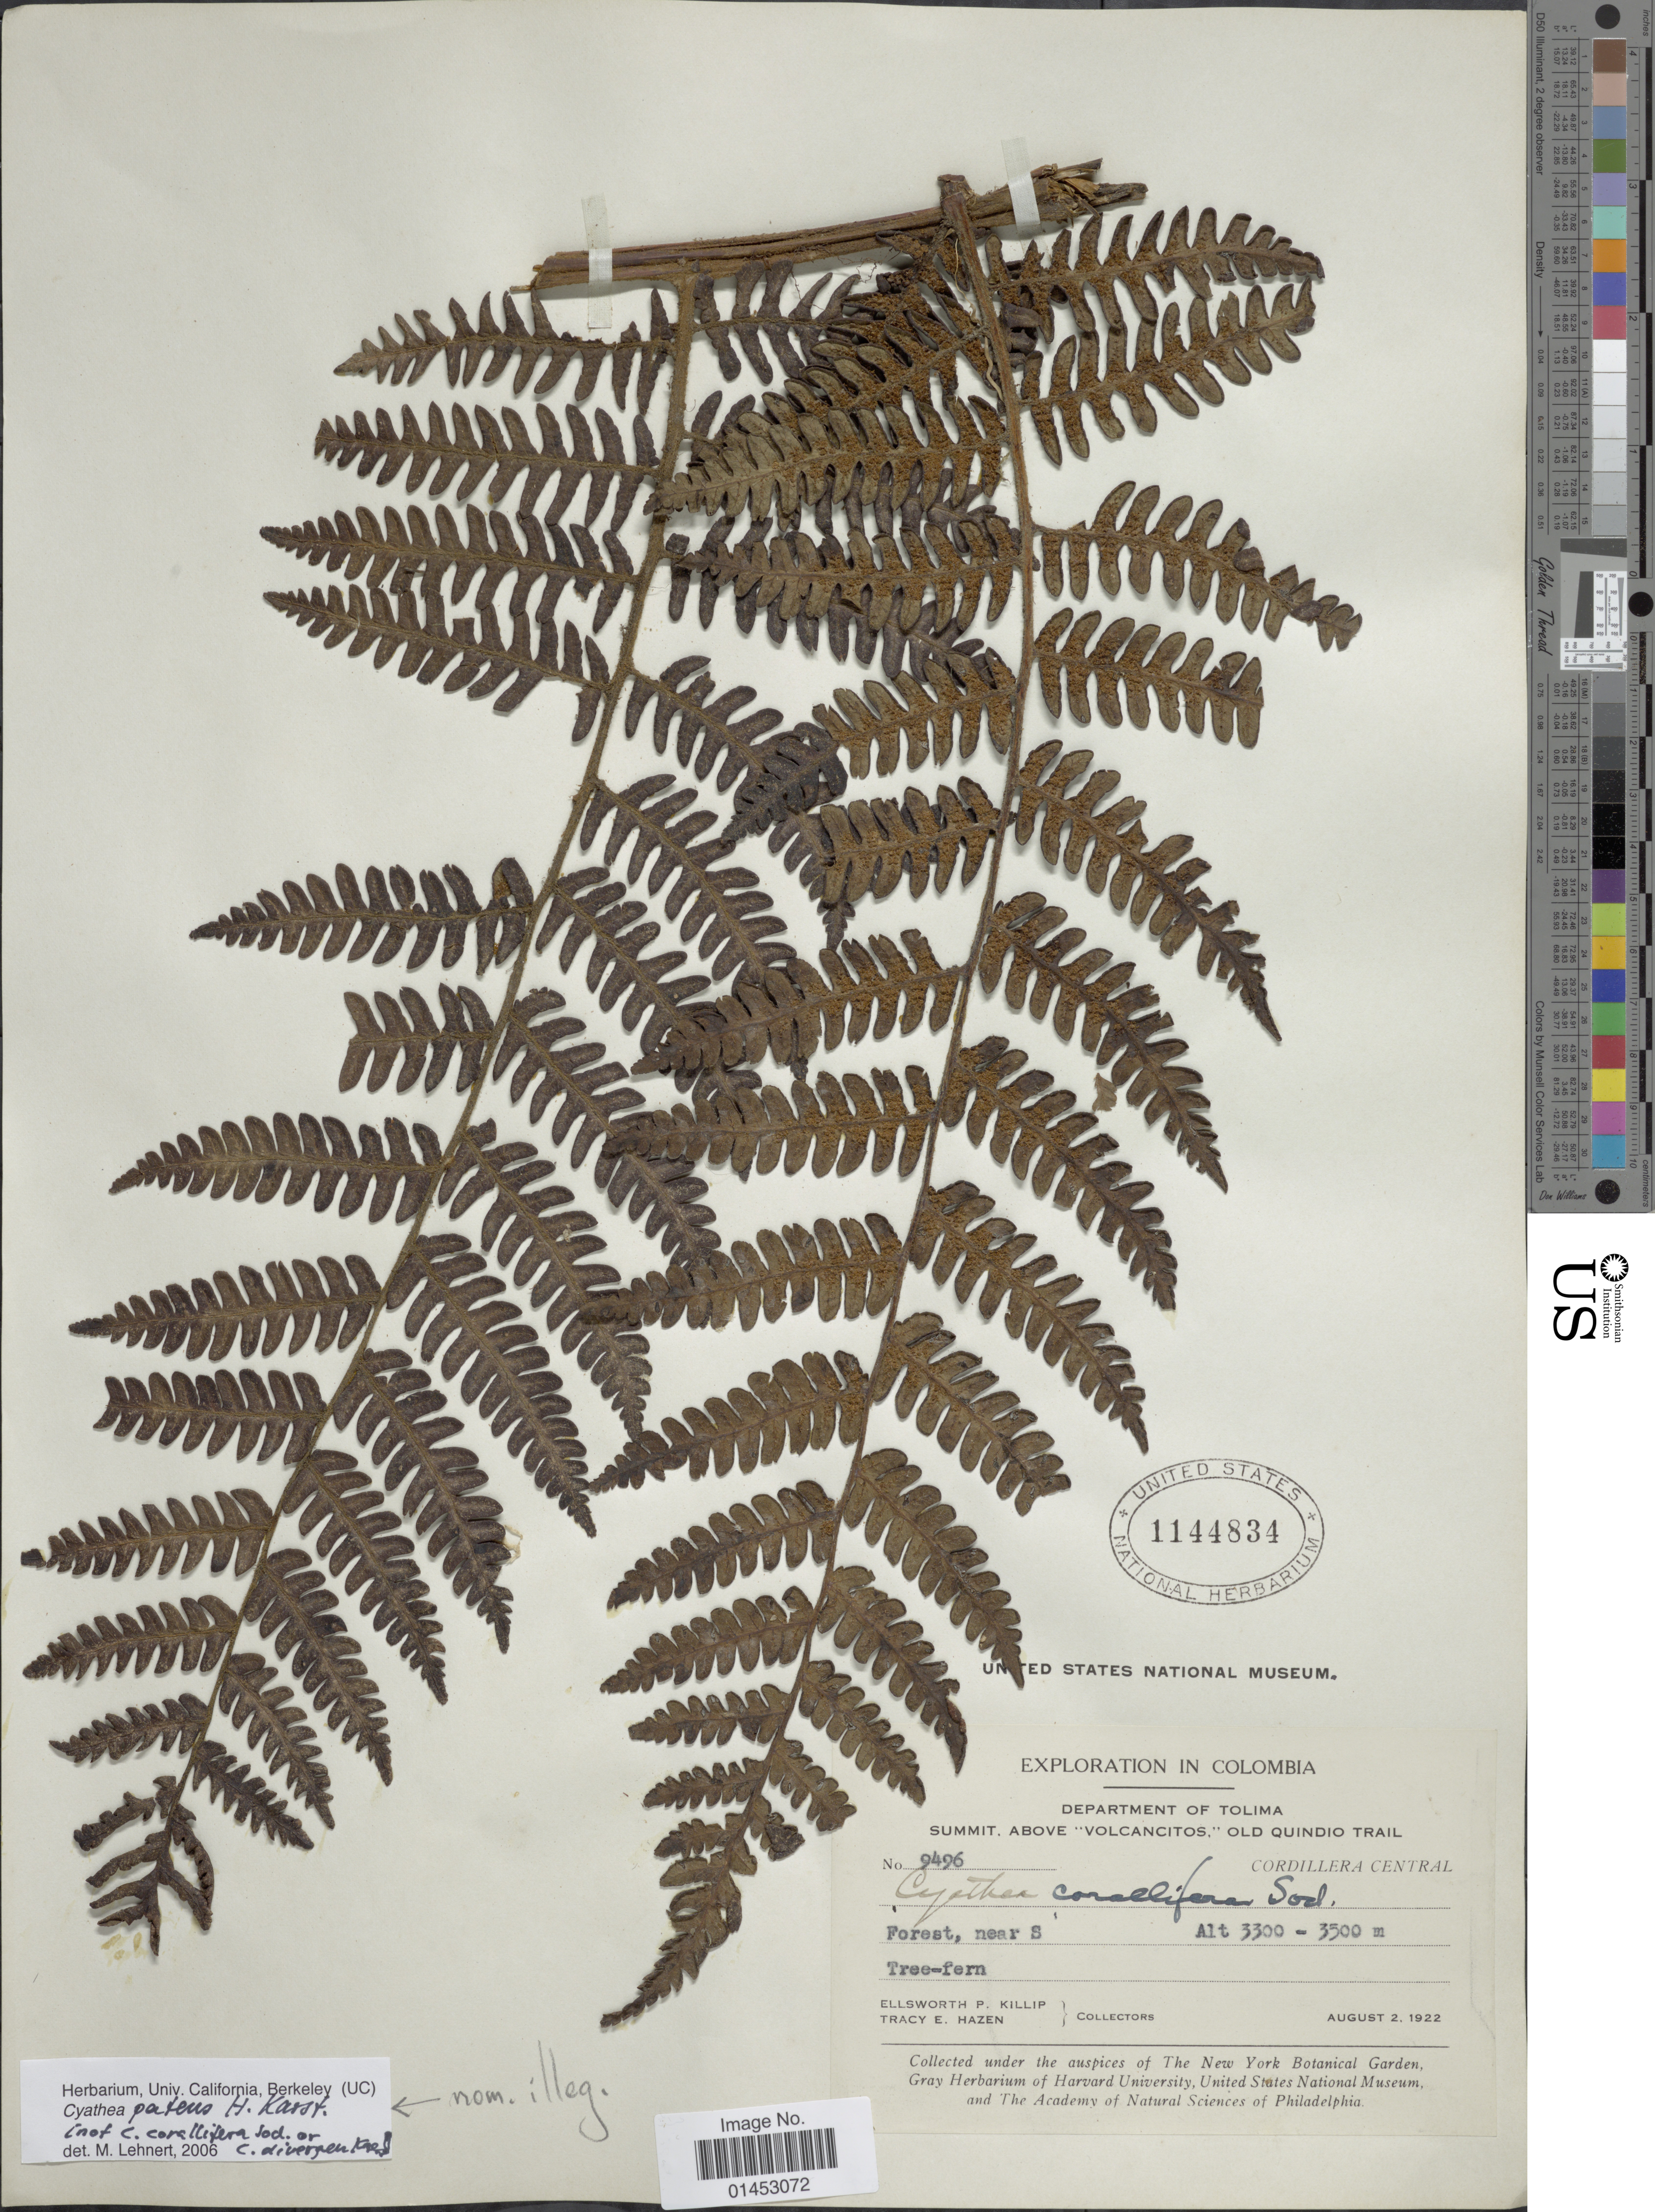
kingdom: Plantae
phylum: Tracheophyta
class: Polypodiopsida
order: Cyatheales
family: Cyatheaceae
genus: Cyathea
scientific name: Cyathea sp.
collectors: E. P. Killip & T. E. Hazen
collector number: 9496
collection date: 1922-08-02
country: Colombia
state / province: Tolima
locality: Department of Tolima, summit above volcancitos old Quindio trail, cordillera central, forest near S.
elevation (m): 3300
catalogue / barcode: US 1144834